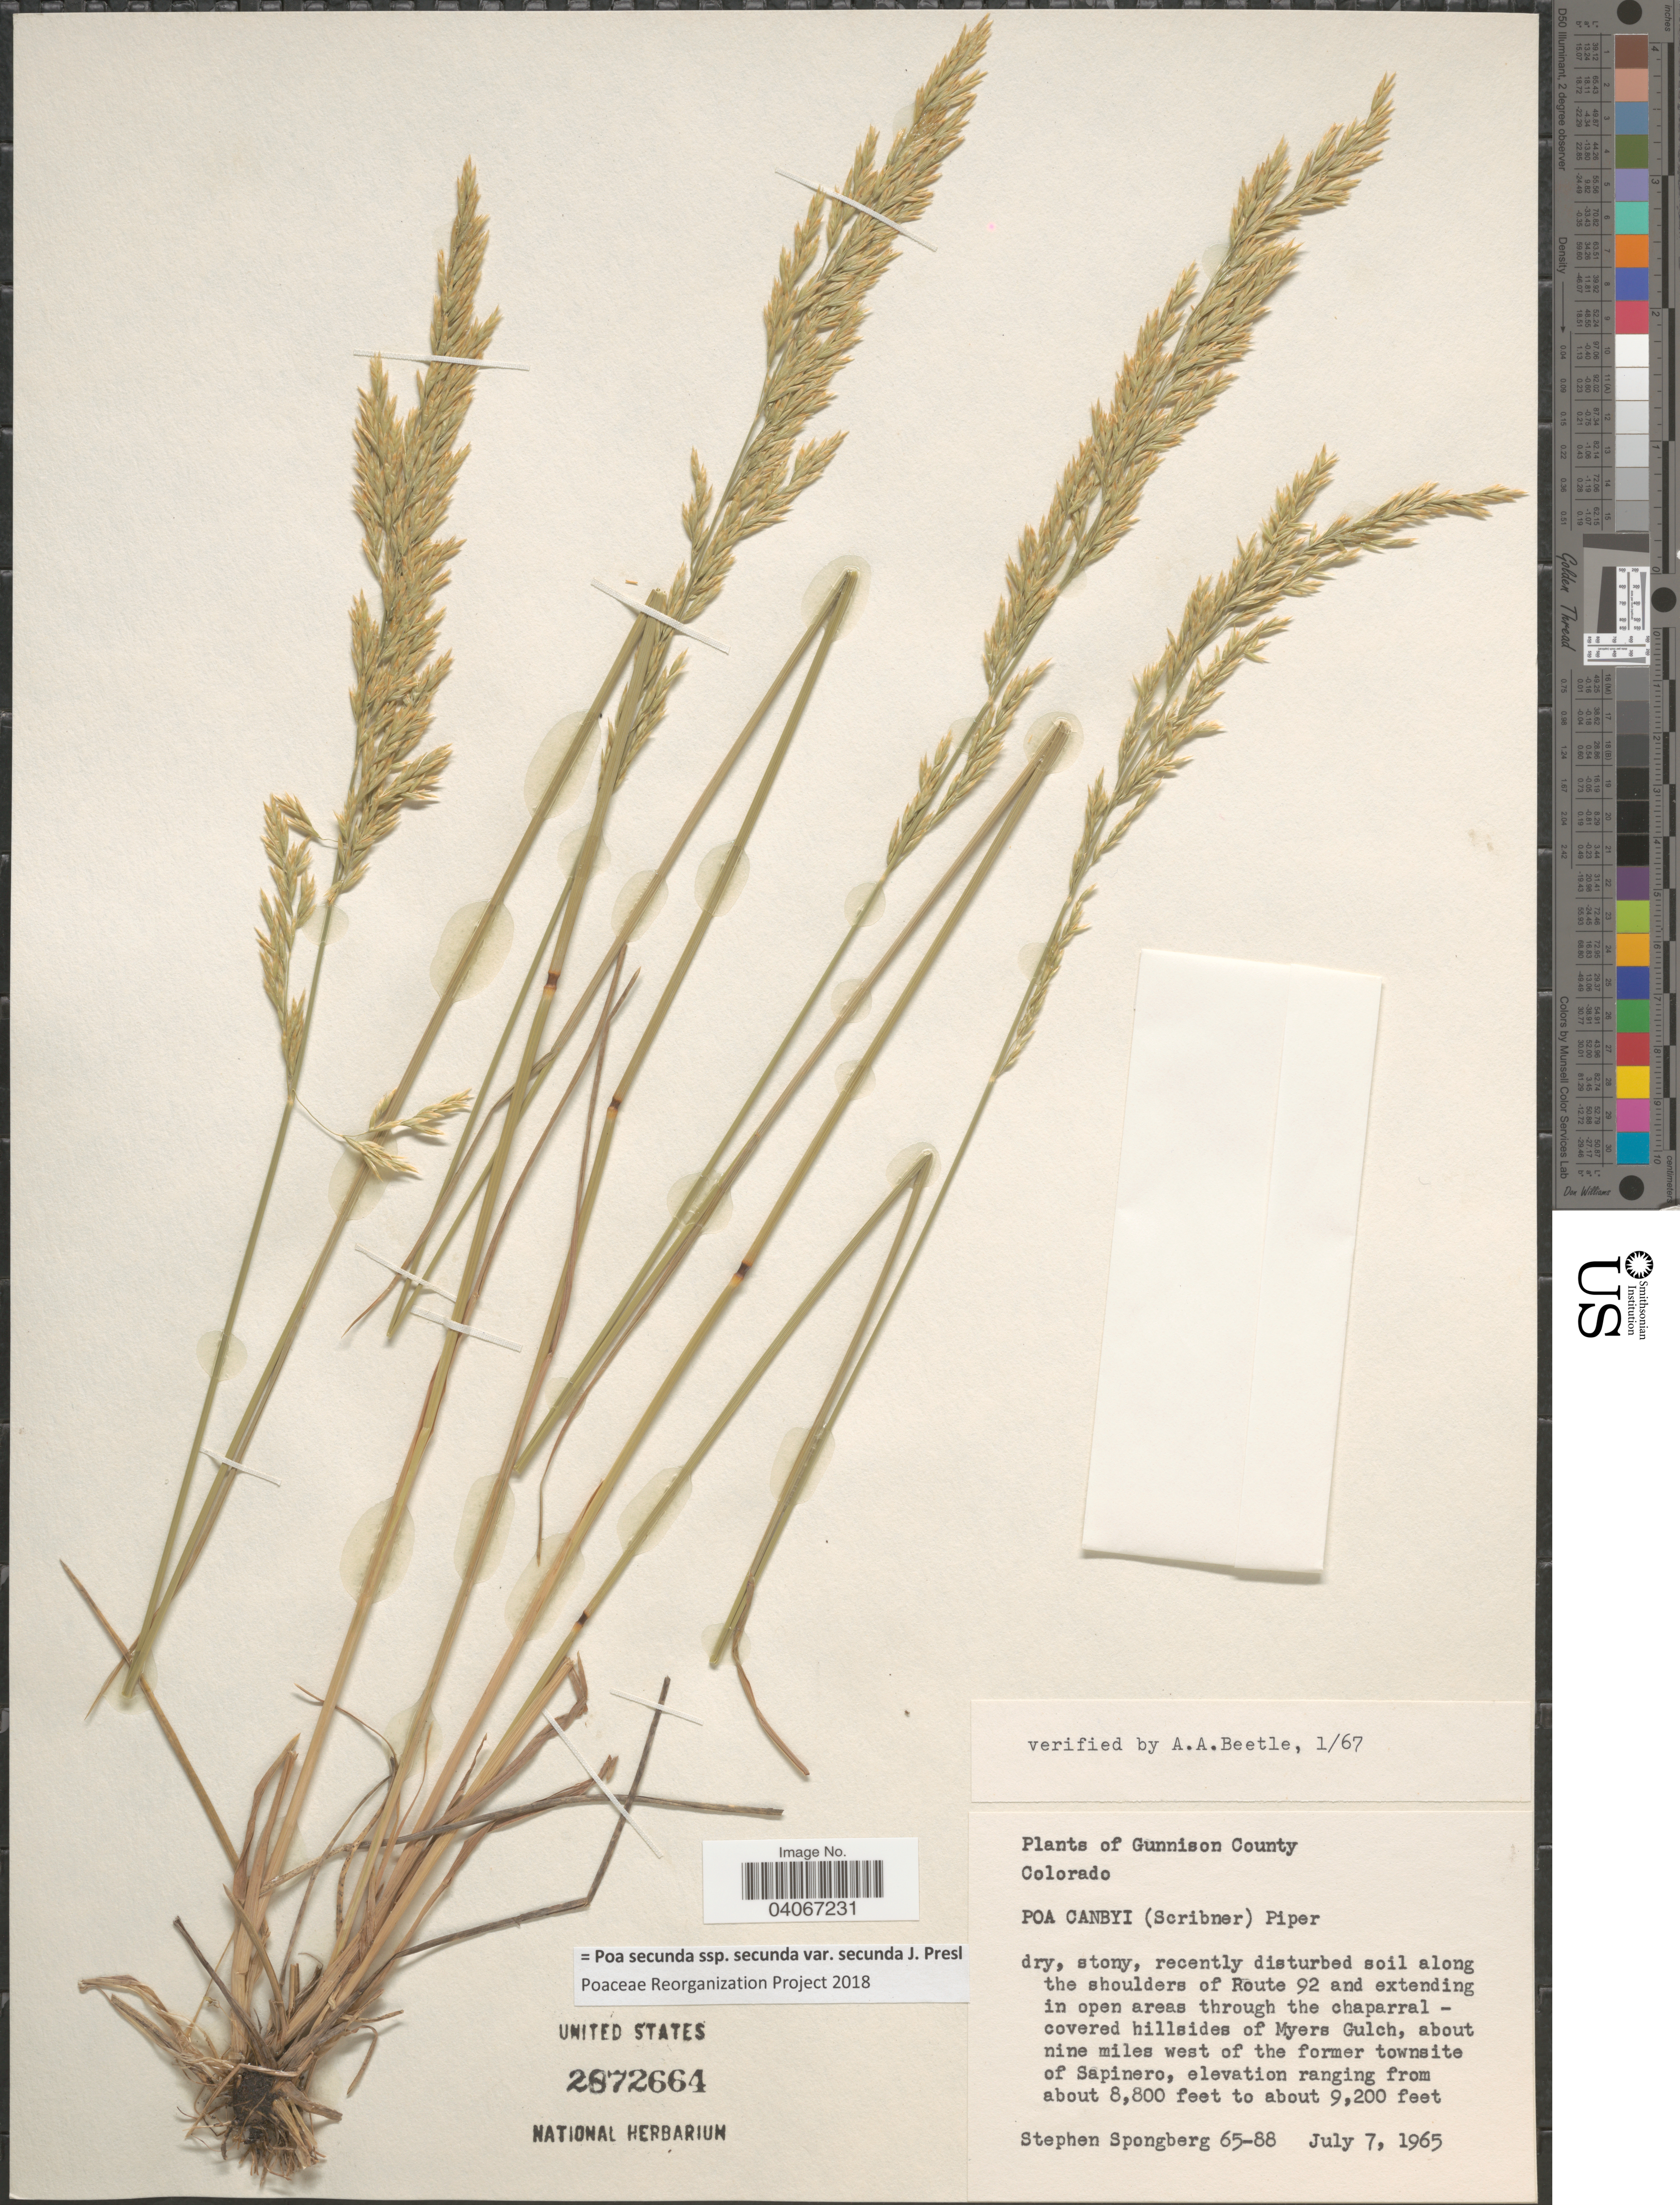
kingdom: Plantae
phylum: Tracheophyta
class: Liliopsida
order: Poales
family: Poaceae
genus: Poa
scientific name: Poa secunda subsp. secunda var. secunda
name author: J. Presl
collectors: S. A.Spongberg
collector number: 65-88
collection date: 1965-07-07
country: United States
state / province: Colorado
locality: Gunnison County. Along the shoulders of Route 92 and extending in open areas through the chaparral - covered hillsides of Myers Gulch, about nine miles west of the former townsite of Sapinero.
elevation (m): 2682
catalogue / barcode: US 2872664